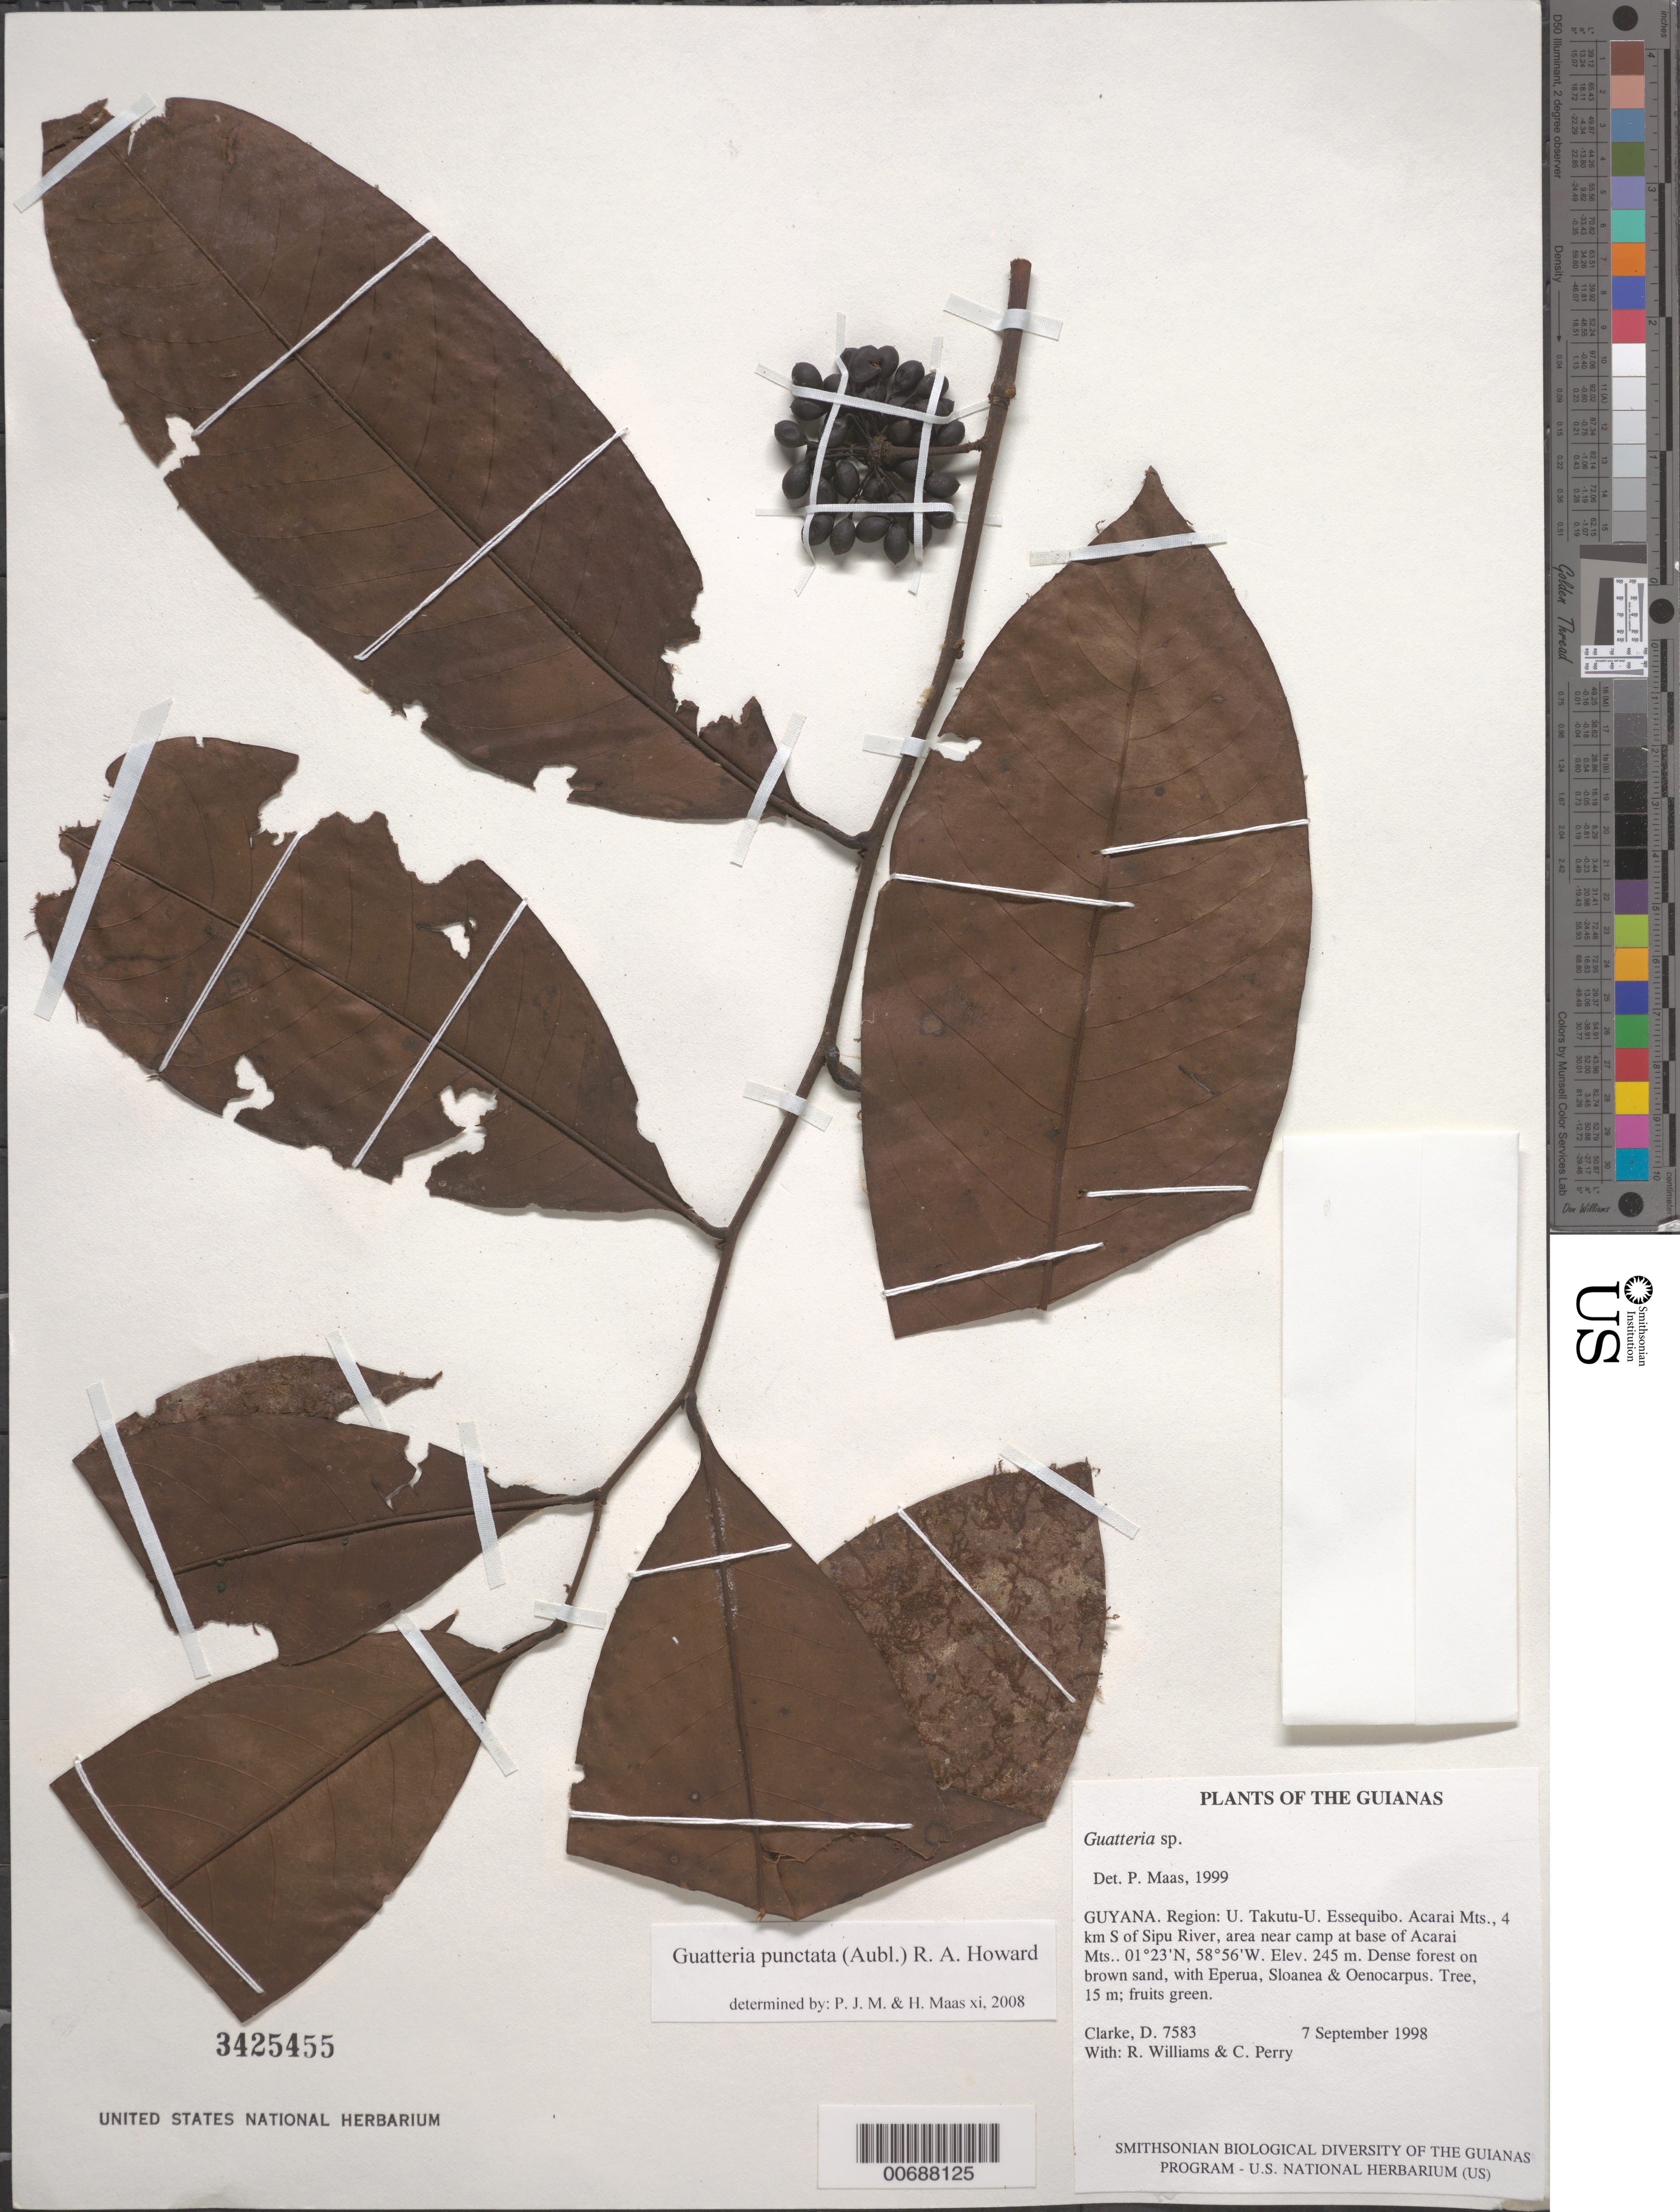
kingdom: Plantae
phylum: Tracheophyta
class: Magnoliopsida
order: Magnoliales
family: Annonaceae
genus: Guatteria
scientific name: Guatteria punctata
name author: (Aubl.) R.A. Howard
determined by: Maas, Paul J.; Maas, H.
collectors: H. D. Clarke, R. Williams & C. Perry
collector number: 7583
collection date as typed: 7 September 1998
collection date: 1998-09-07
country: Guyana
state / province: U. Takutu-U. Essequibo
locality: Acarai Mts., 4 km S of Sipu River, area near camp at base of Acarai Mts.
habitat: Dense forest on brown sand, with Eperua, Sloanea & Oenocarpus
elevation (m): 245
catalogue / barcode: US 3425455